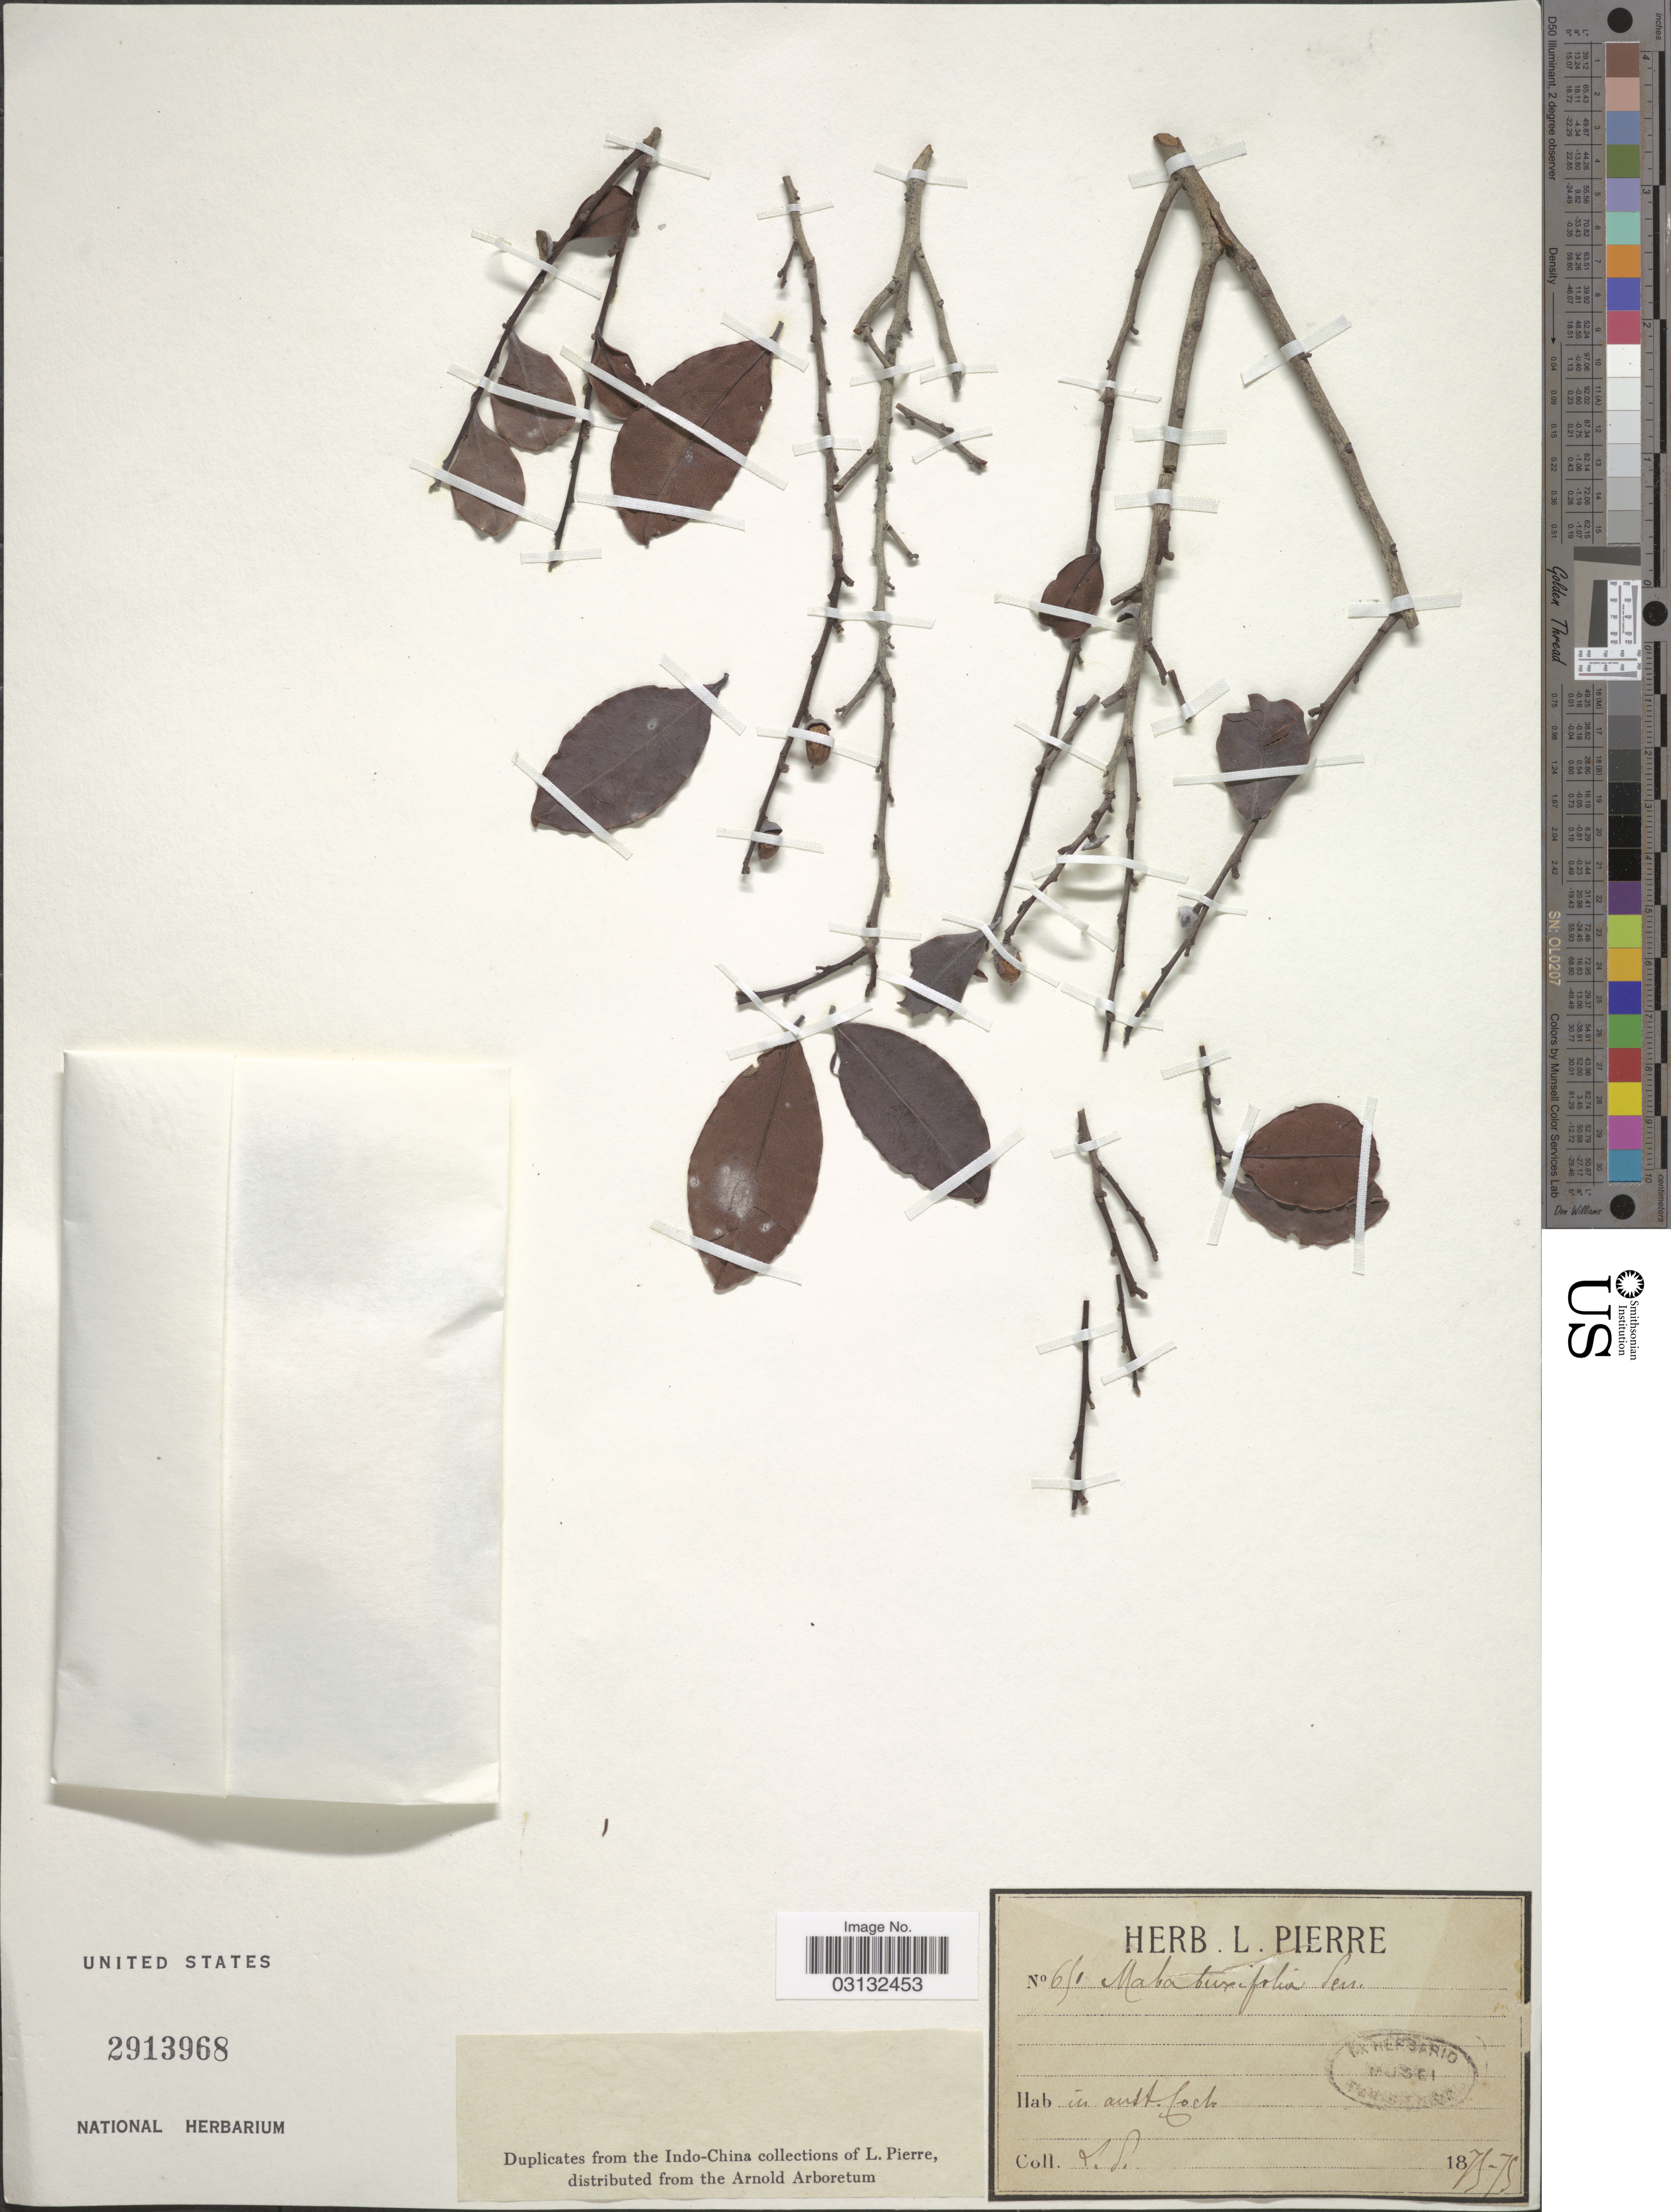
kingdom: Plantae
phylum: Tracheophyta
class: Magnoliopsida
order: Ericales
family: Ebenaceae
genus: Diospyros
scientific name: Diospyros vera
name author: A. Chev.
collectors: L. Pierre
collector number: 651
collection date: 1875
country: Vietnam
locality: In austr. Coch.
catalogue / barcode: US 2913968